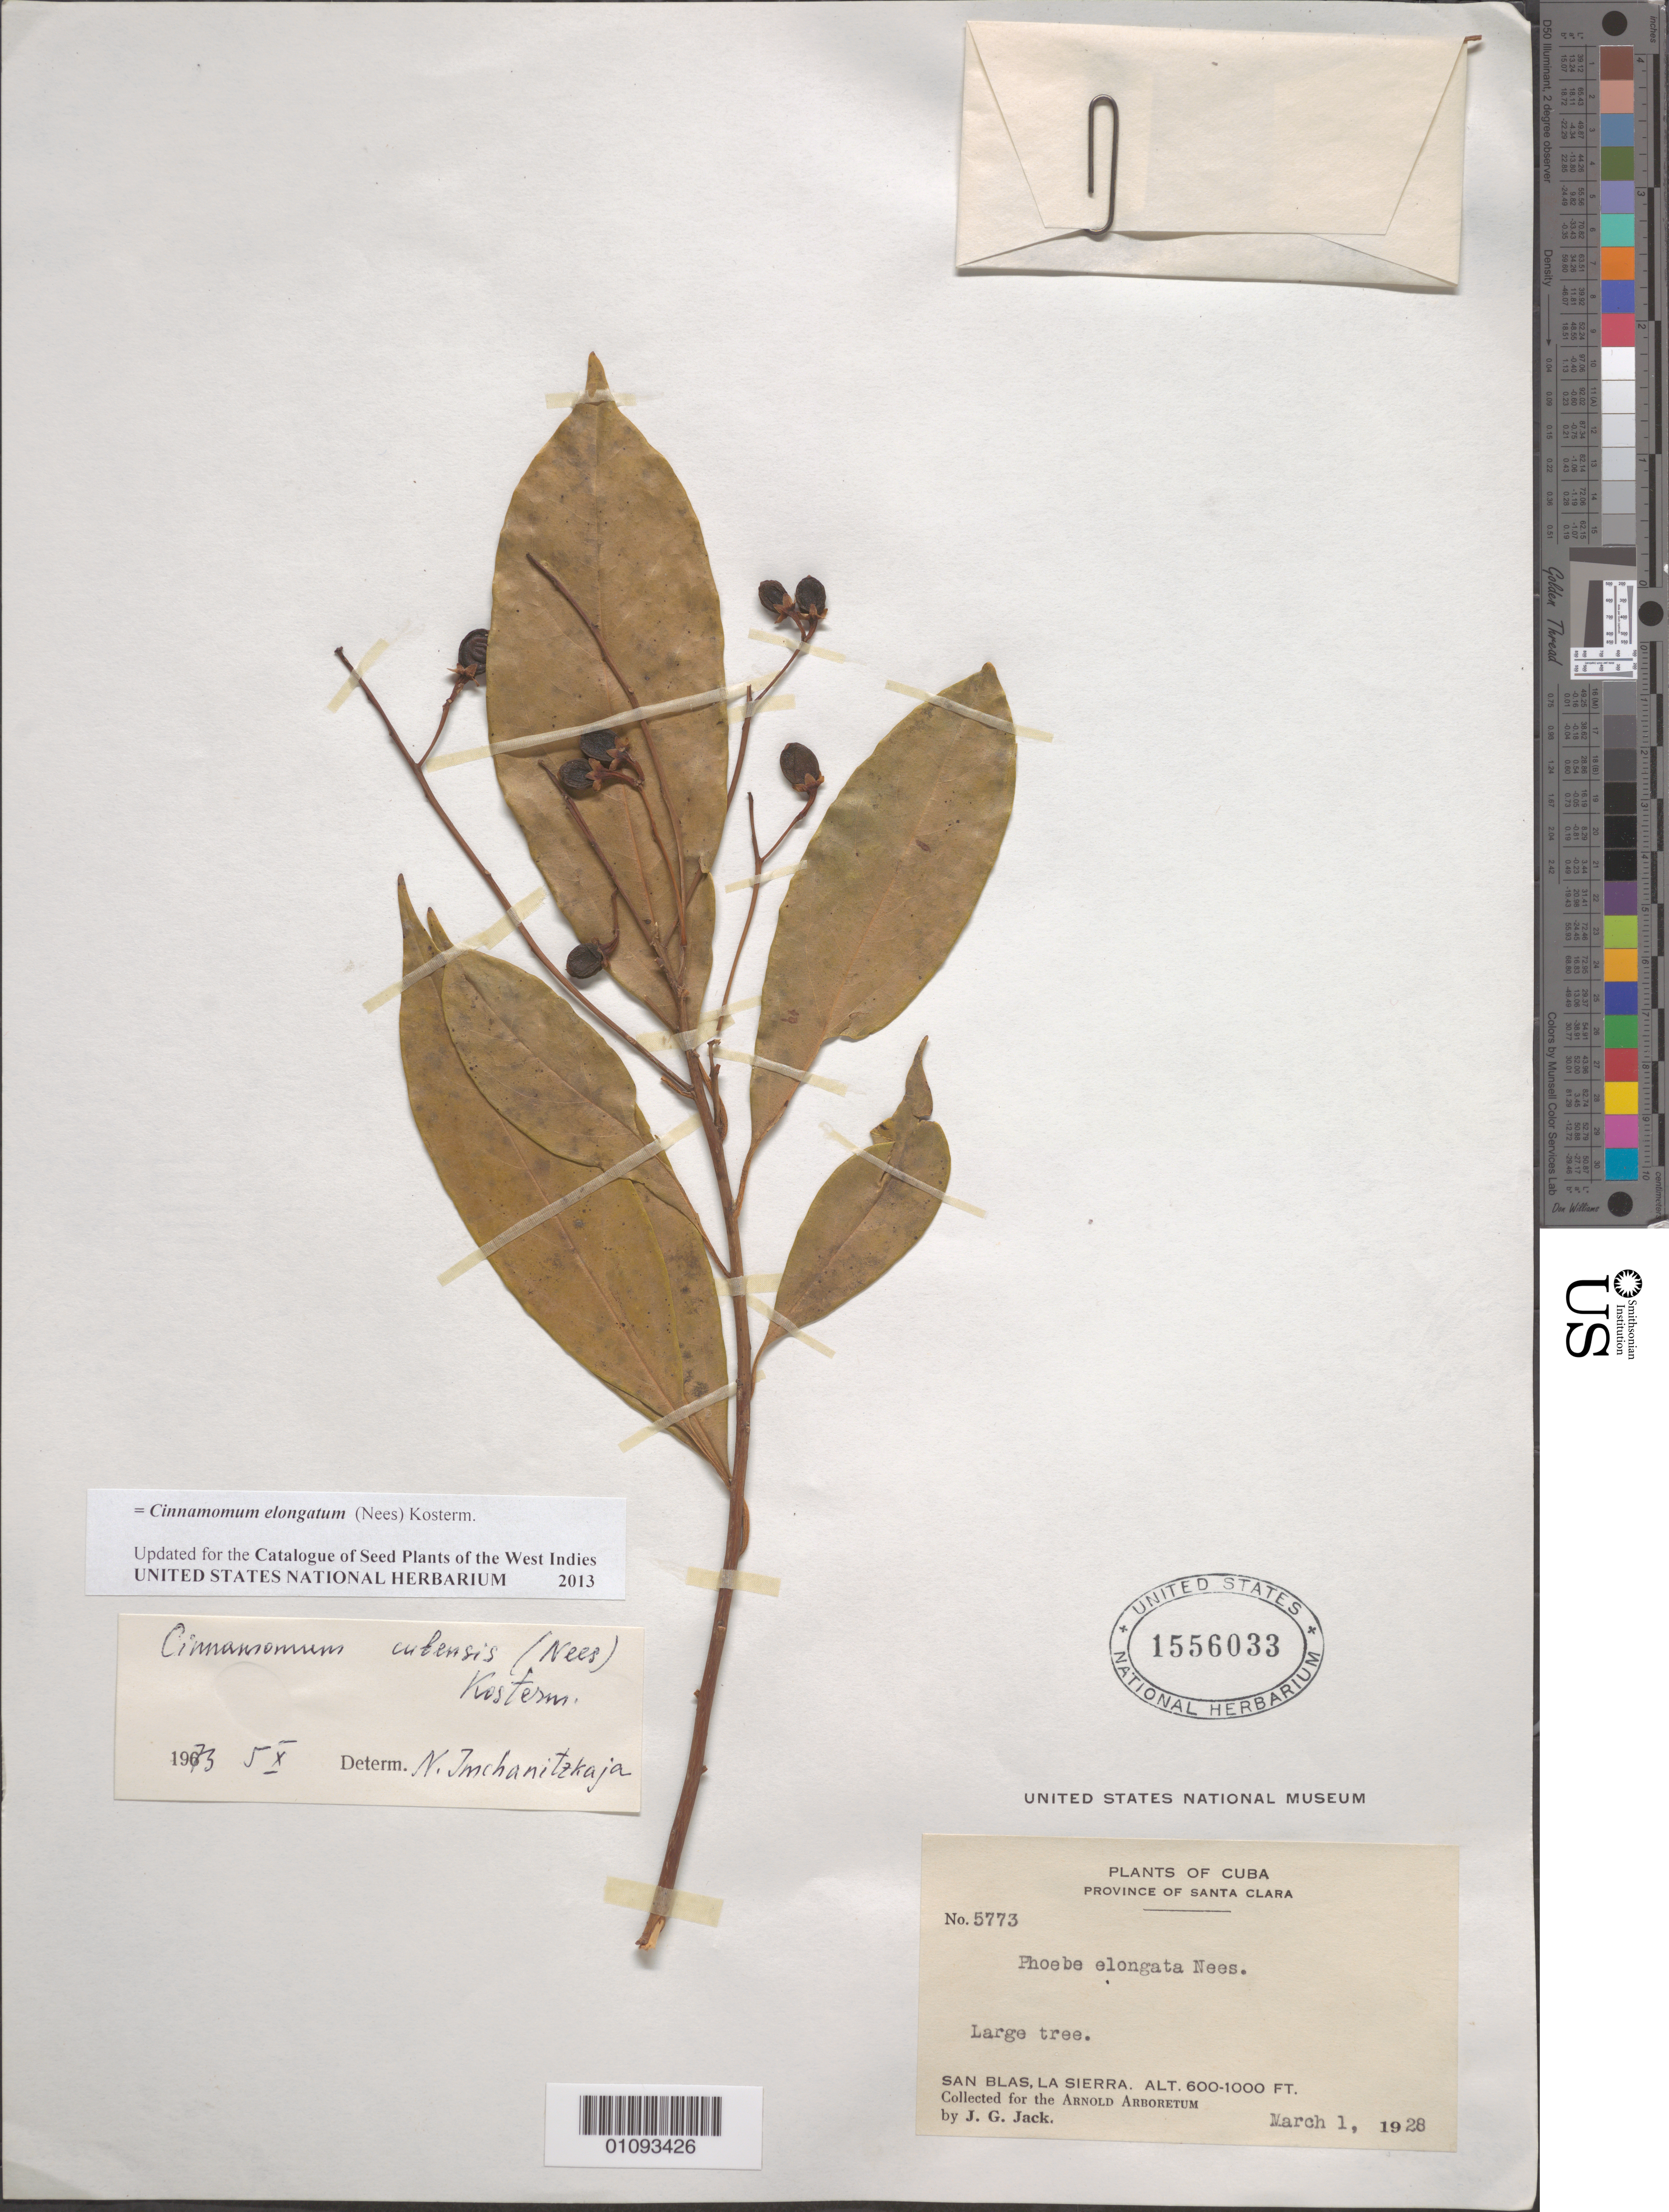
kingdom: Plantae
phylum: Tracheophyta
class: Magnoliopsida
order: Laurales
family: Lauraceae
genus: Cinnamomum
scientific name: Cinnamomum cubensis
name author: (Nees) Kosterm.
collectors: J. G. Jack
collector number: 5773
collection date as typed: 01 Mar 1928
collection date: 1928-03-01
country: Cuba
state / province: Matanzas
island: Cuba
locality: San Blas, La Sierra, Santa Clara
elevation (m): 183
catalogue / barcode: US 1556033